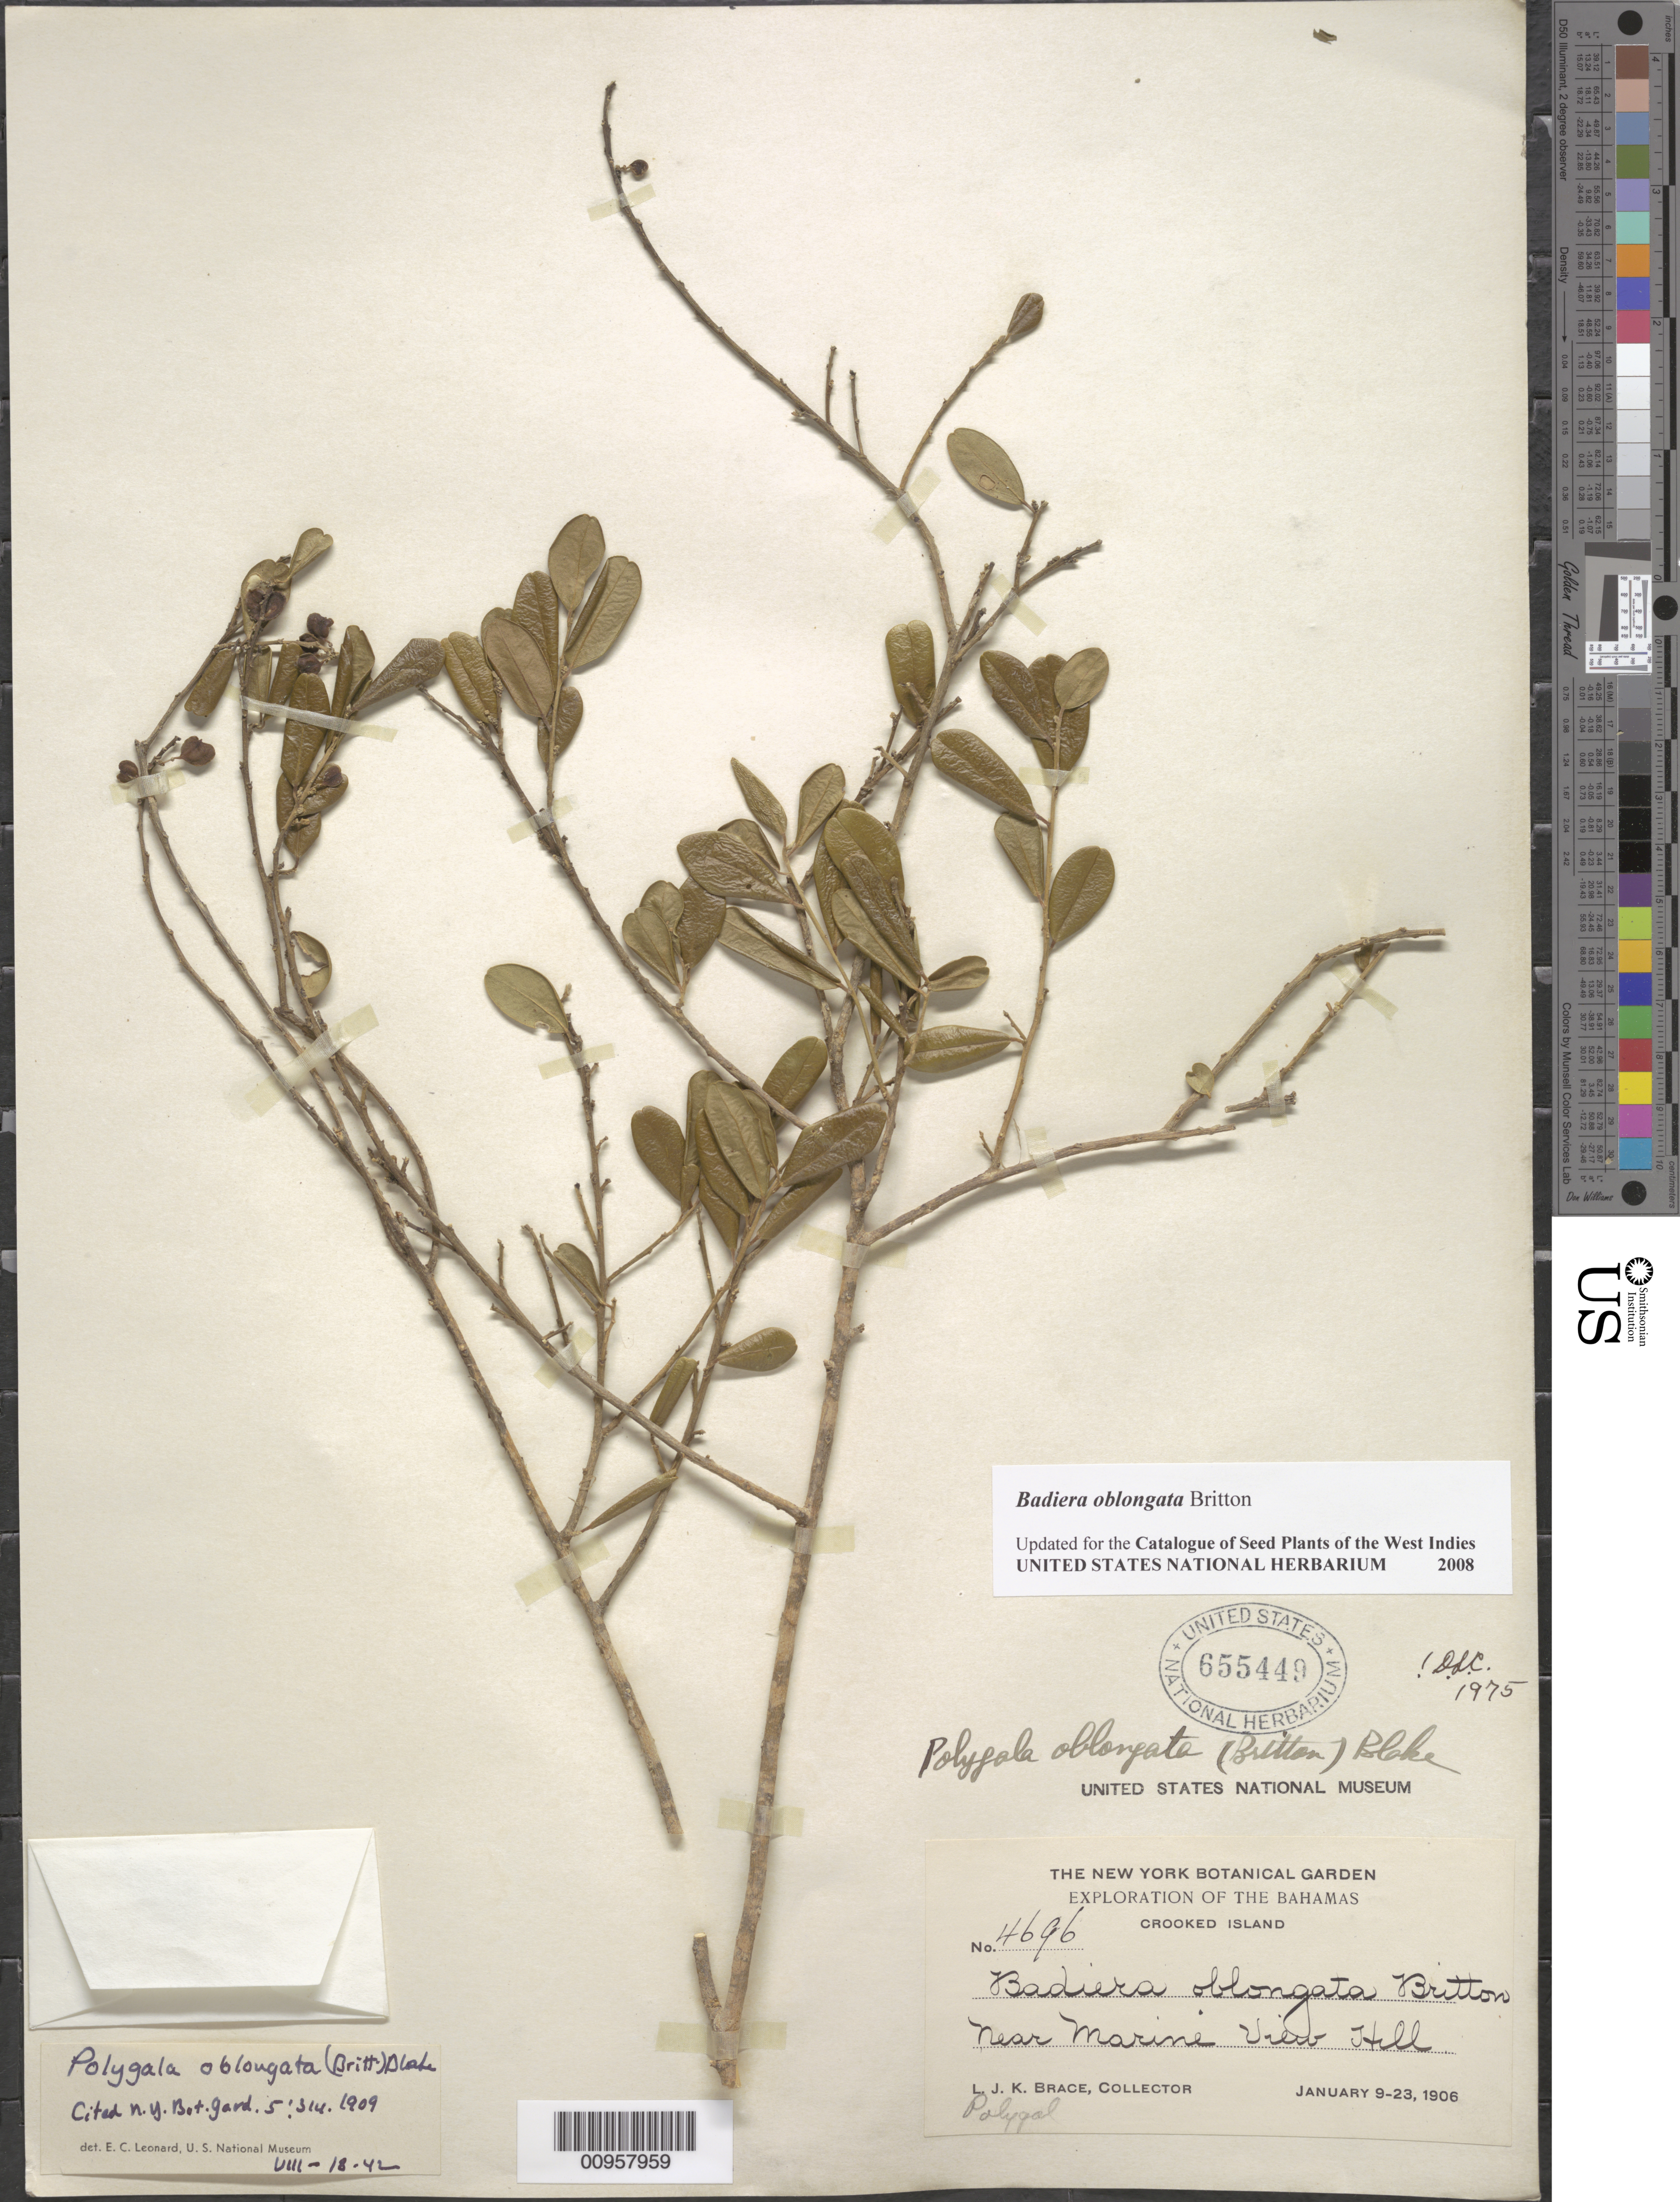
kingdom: Plantae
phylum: Tracheophyta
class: Magnoliopsida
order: Fabales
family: Polygalaceae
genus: Badiera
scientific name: Badiera oblongata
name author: Britton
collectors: L. J. K. Brace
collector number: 4696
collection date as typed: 09 Jan 1906 to 23 Jan 1906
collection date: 1906-01-09/1906-01-23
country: Bahamas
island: Crooked Island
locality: Near Marine View Hill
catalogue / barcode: US 655449